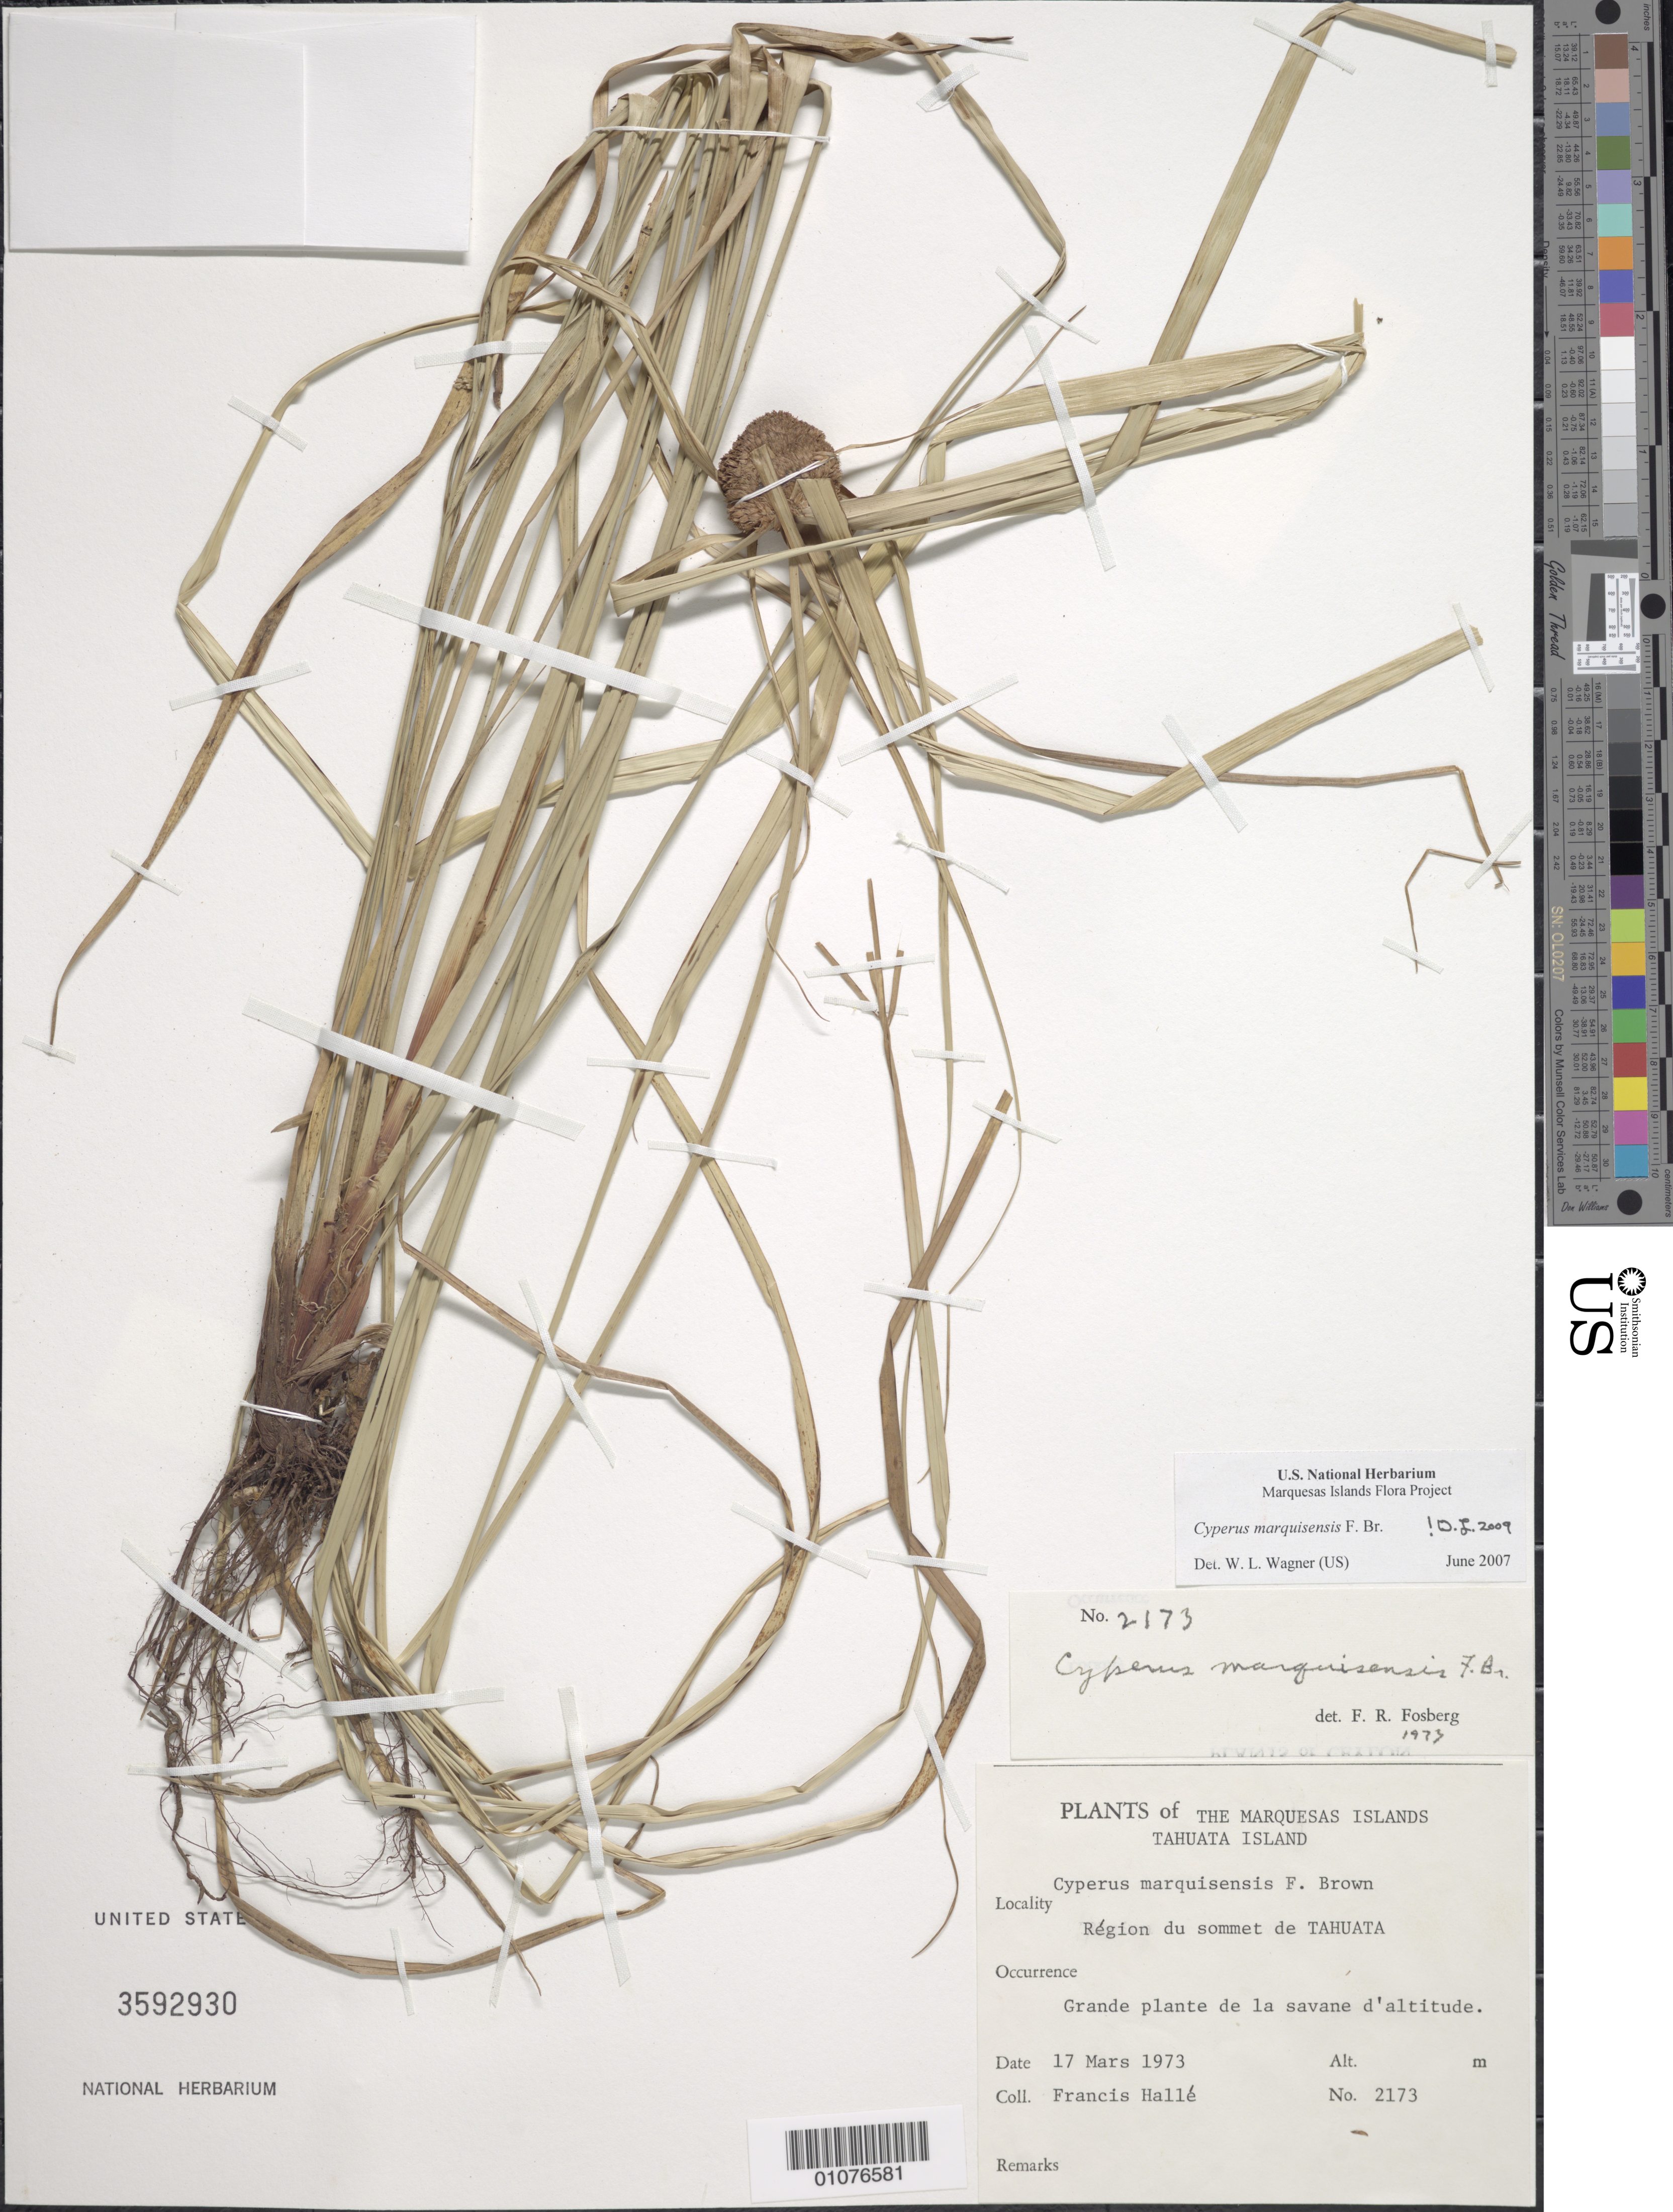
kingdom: Plantae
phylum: Tracheophyta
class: Liliopsida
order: Poales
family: Cyperaceae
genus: Cyperus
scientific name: Cyperus marquisensis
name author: F. Br.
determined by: Lorence, David H., (PTBG), National Tropical Botanical Garden (UNITED STATES)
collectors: F. Hallé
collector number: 2173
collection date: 1973-03-17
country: French Polynesia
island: Tahuata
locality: Région du sommet de Tahuata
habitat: Grande plante de la savane d'altitude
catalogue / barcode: US 3592930